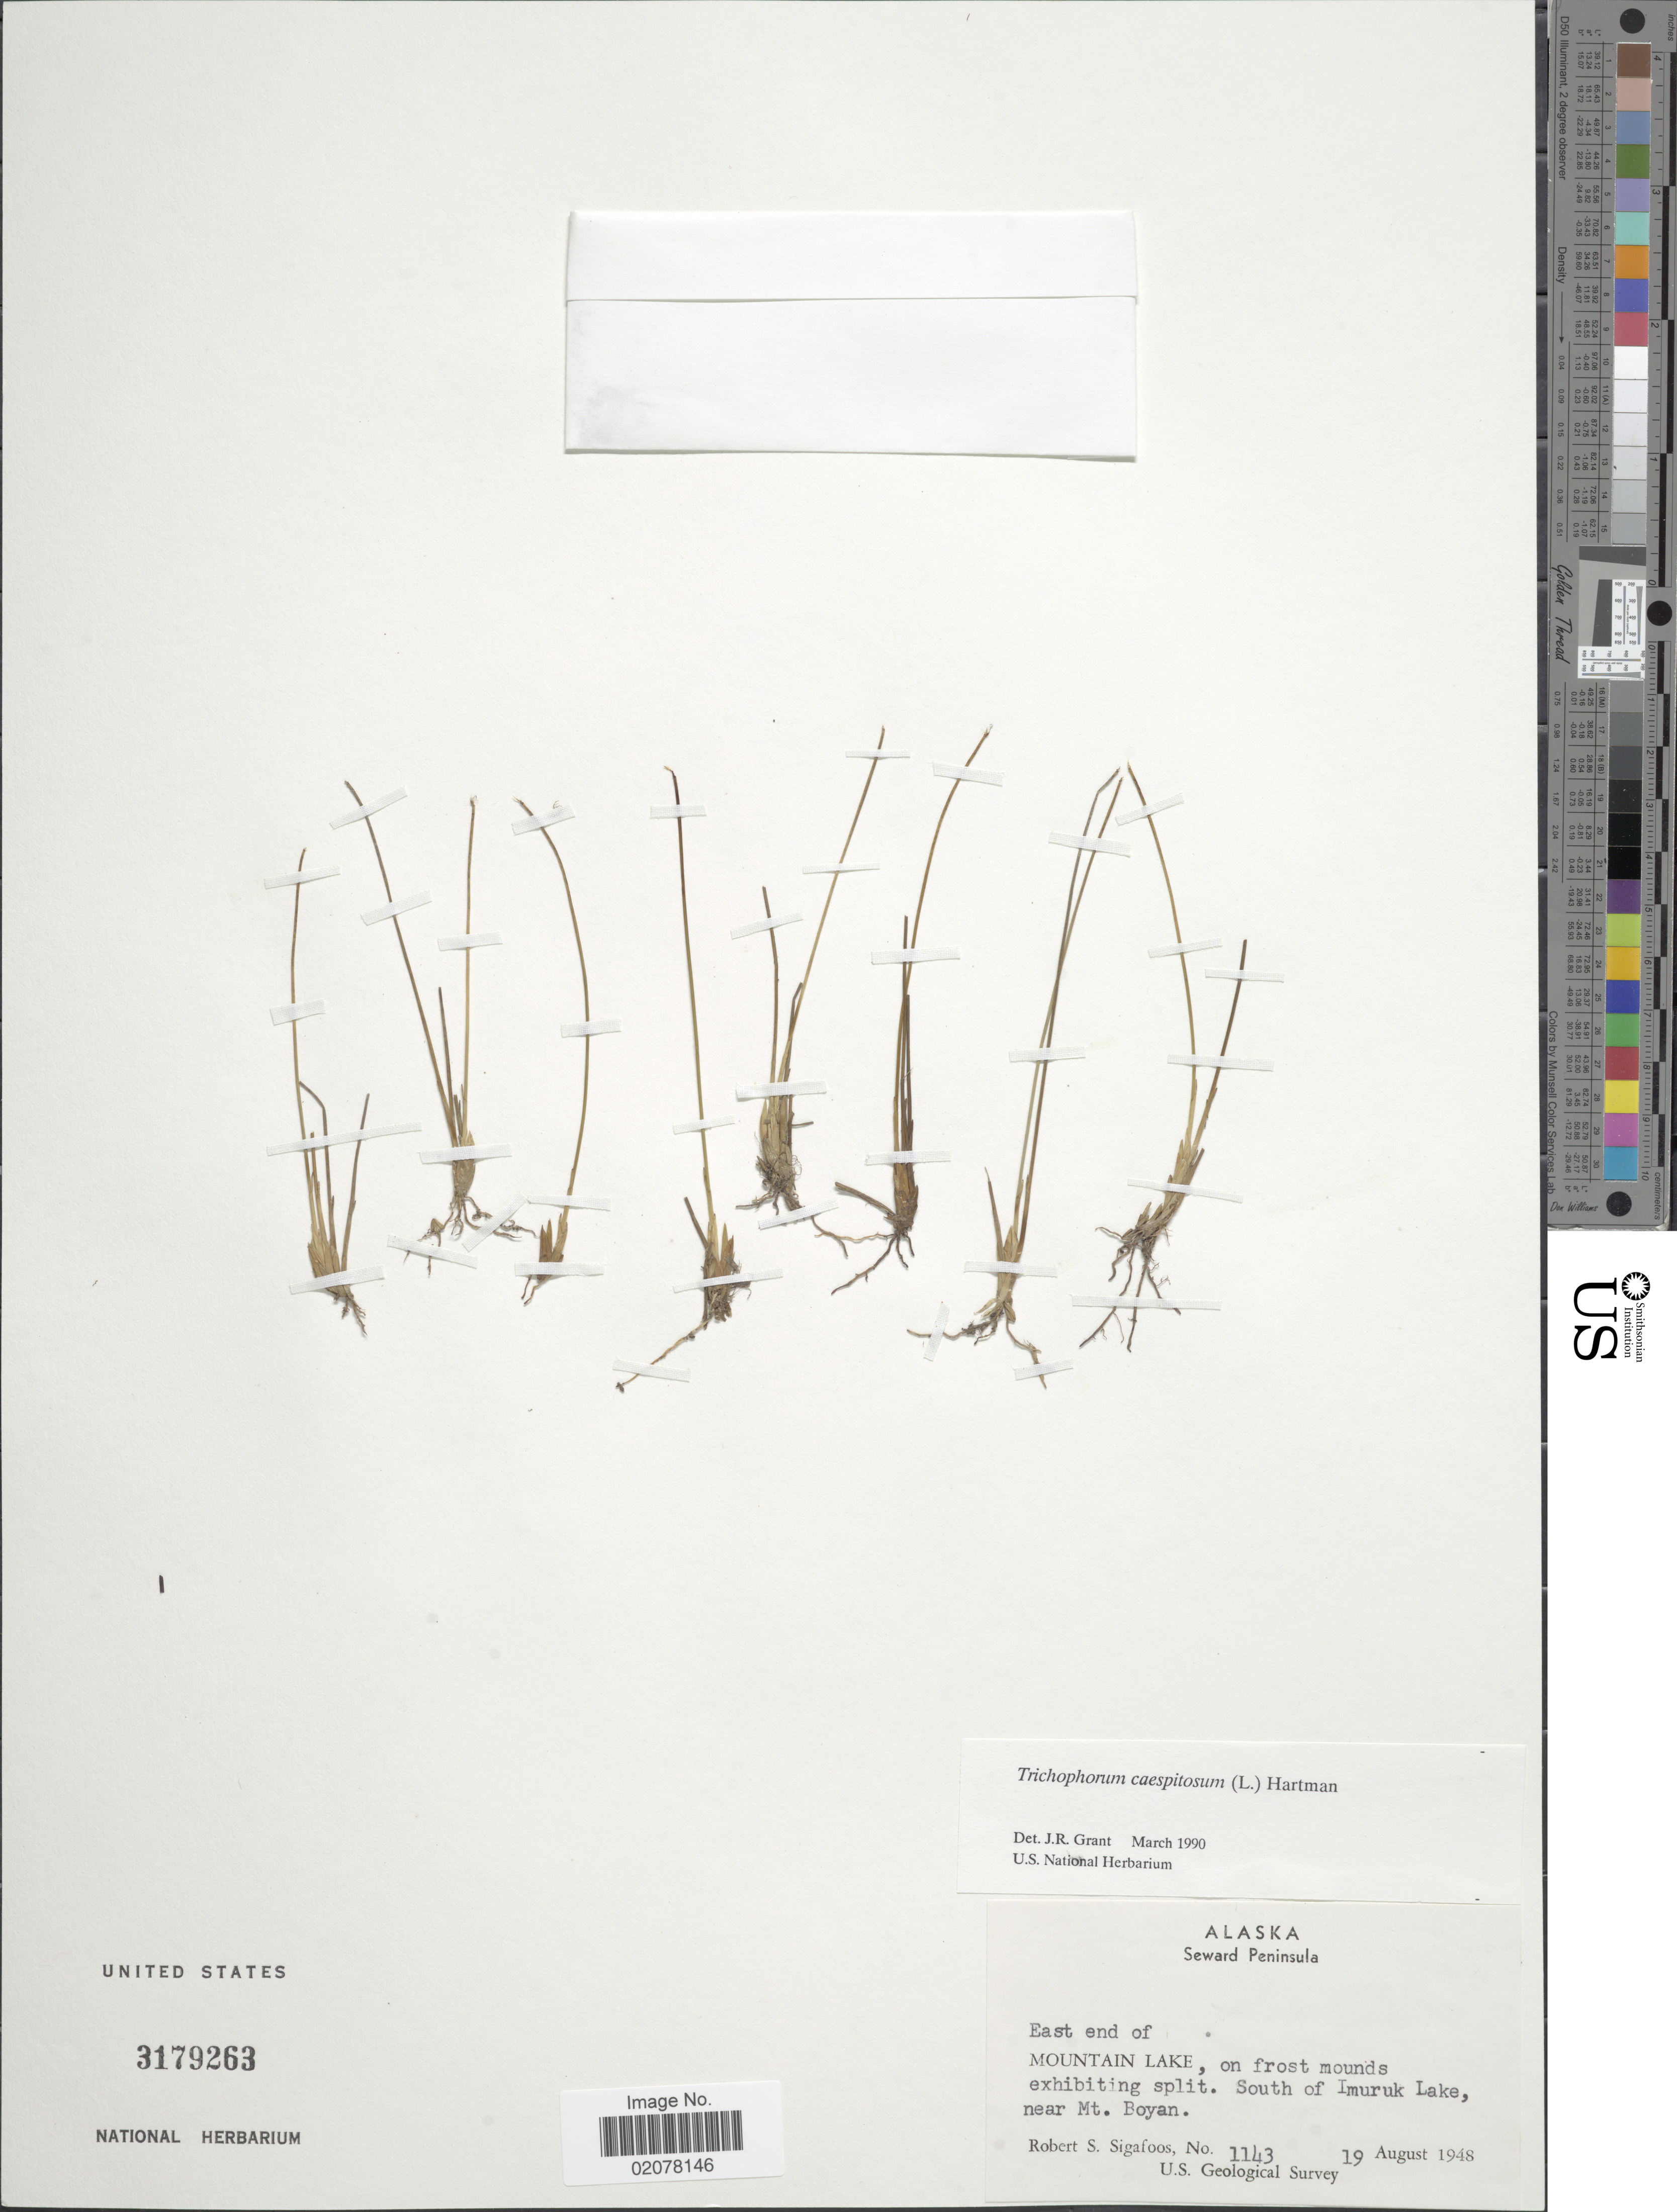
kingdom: Plantae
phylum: Tracheophyta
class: Liliopsida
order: Poales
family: Cyperaceae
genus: Trichophorum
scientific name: Trichophorum cespitosum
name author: (L.) Hartm.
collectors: R. Sigafoos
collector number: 1143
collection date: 1948-08-19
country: United States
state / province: Alaska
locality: East end of Mountain Lake, on frosts mounds, south of Imuruk Lake, near Mt. Boyan, Seward Peninsula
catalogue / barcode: US 3179263